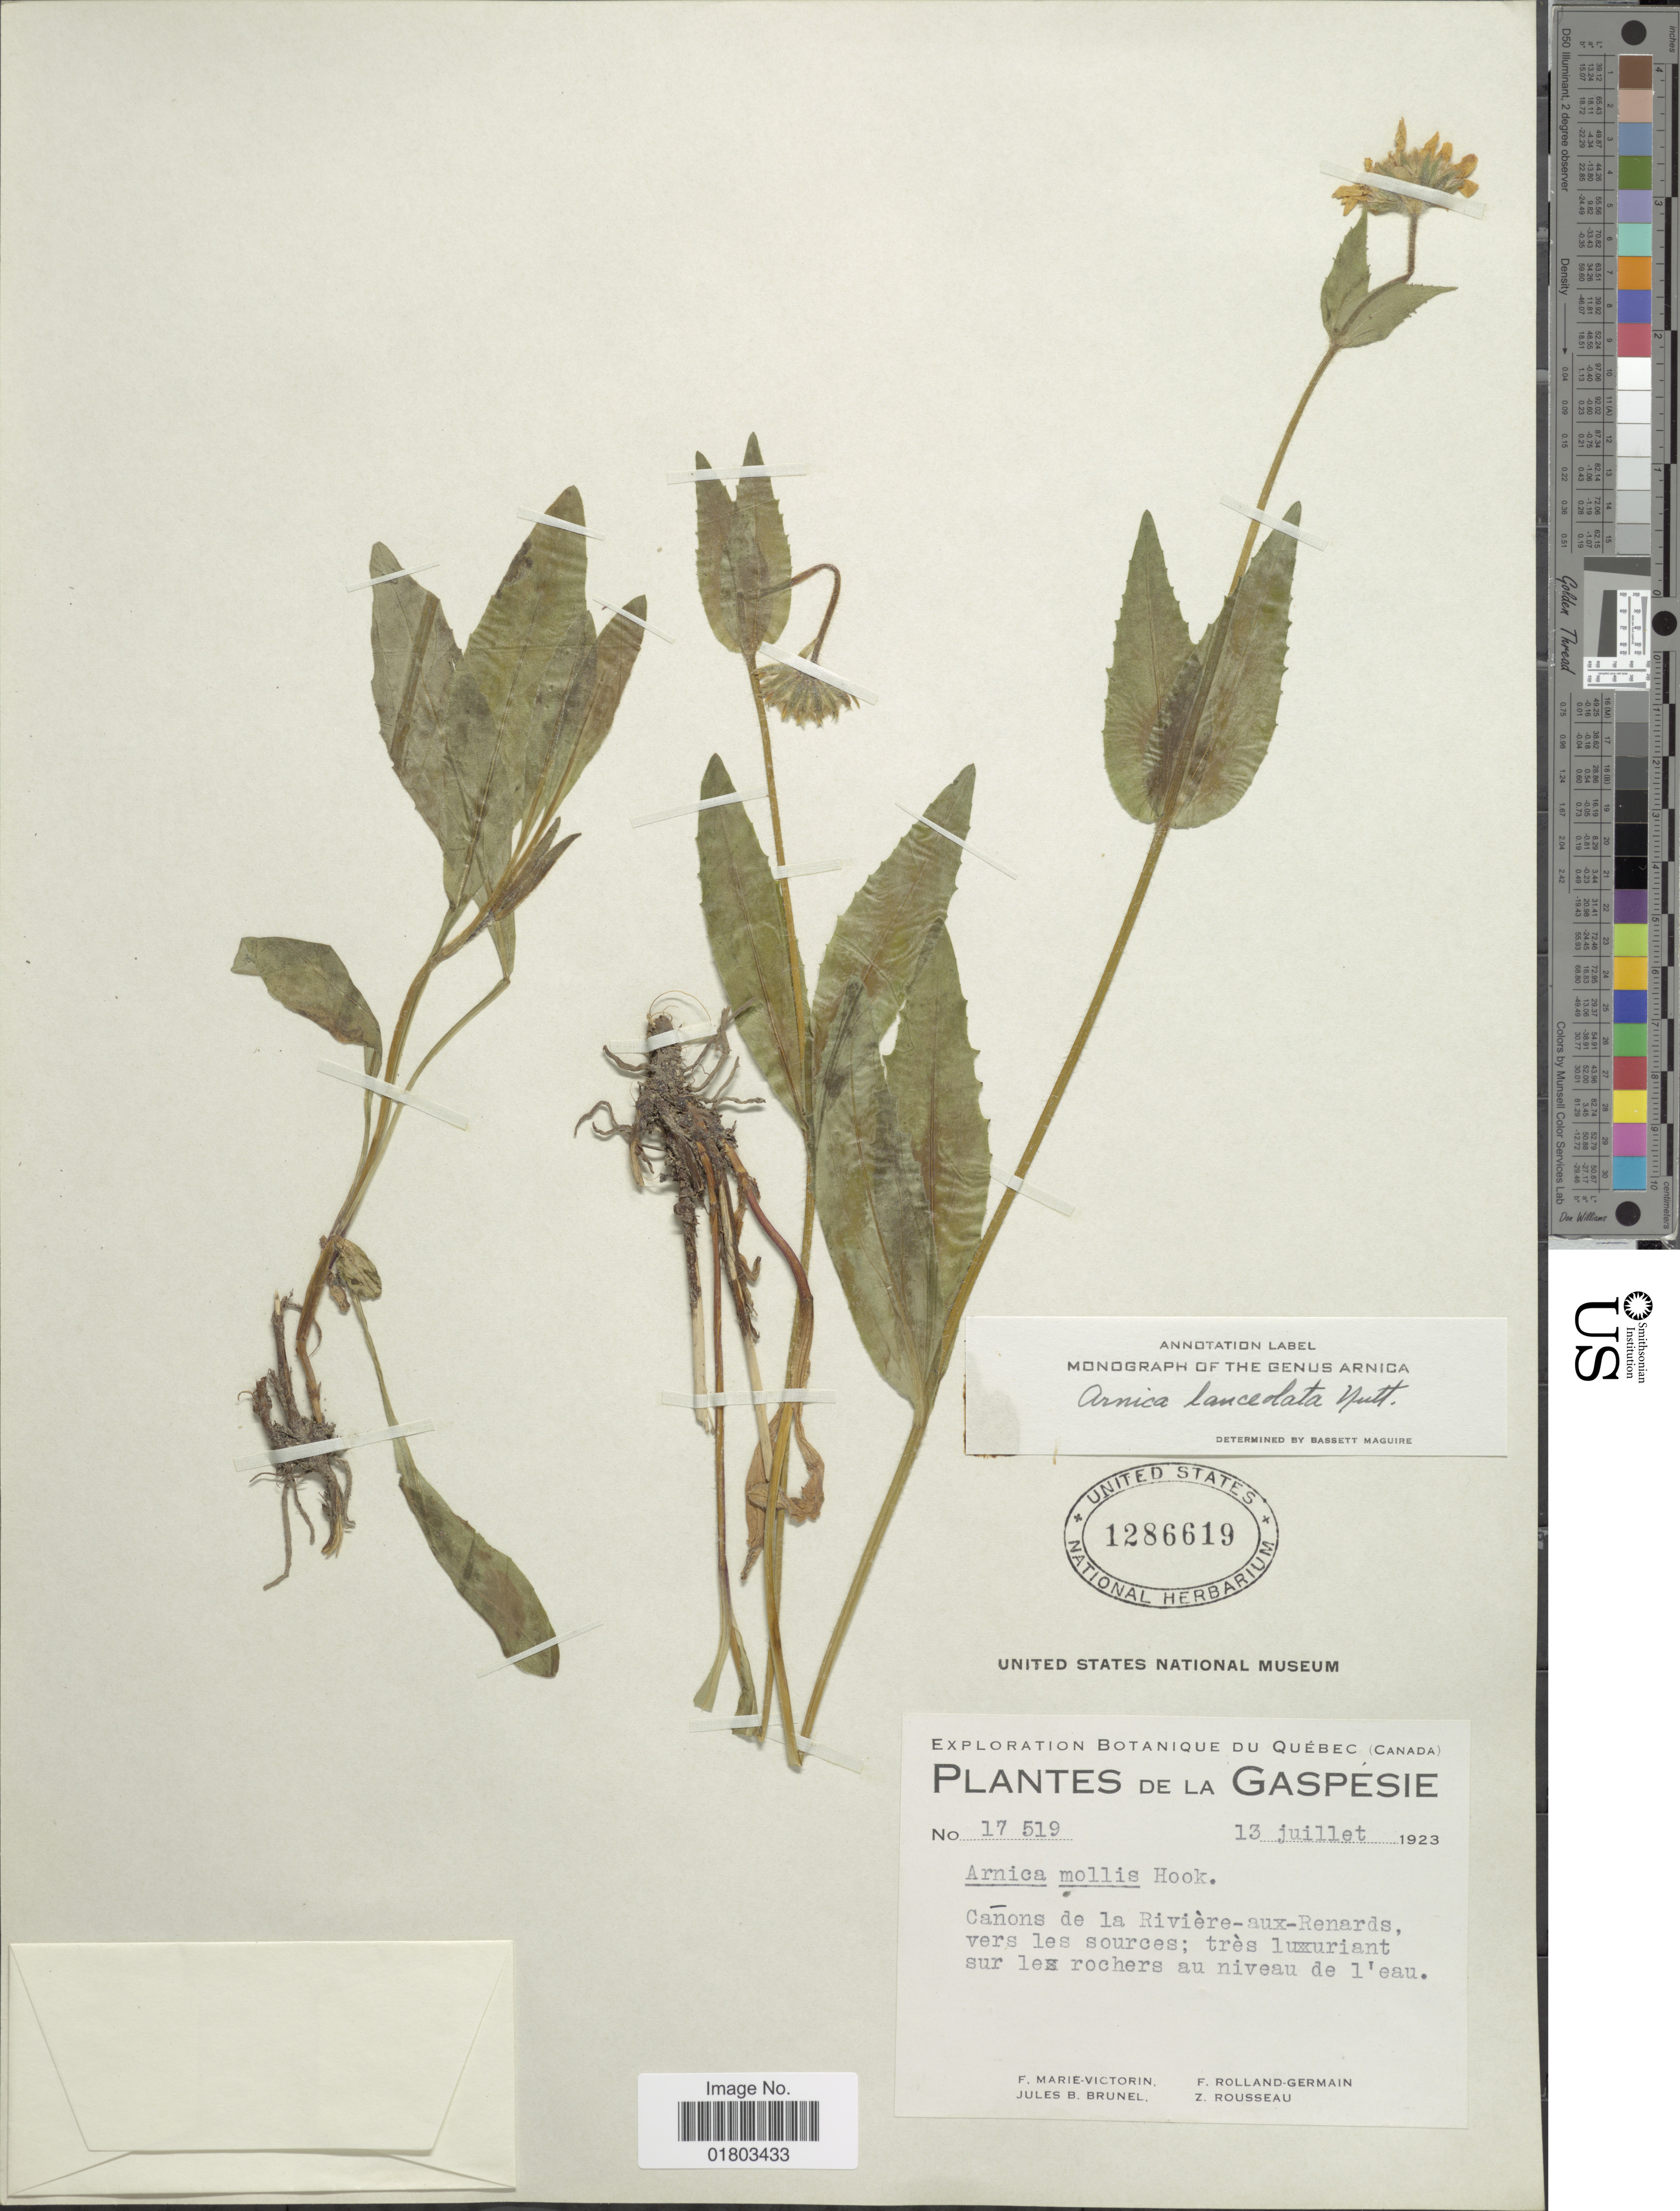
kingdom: Plantae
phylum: Tracheophyta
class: Magnoliopsida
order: Asterales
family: Asteraceae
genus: Arnica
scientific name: Arnica lanceolata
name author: Nutt.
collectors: Fr. Marie-Victorin, J. Brunel, Rolland-Germain & Z. Rousseau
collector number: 17519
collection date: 1923-07-13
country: Canada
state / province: Quebec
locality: De la Gaspesie, Cañons de la Rivière-aux-Renards, vers les sources; trés luxuriant sur le rochers au niveau de l'eau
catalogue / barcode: US 1286619